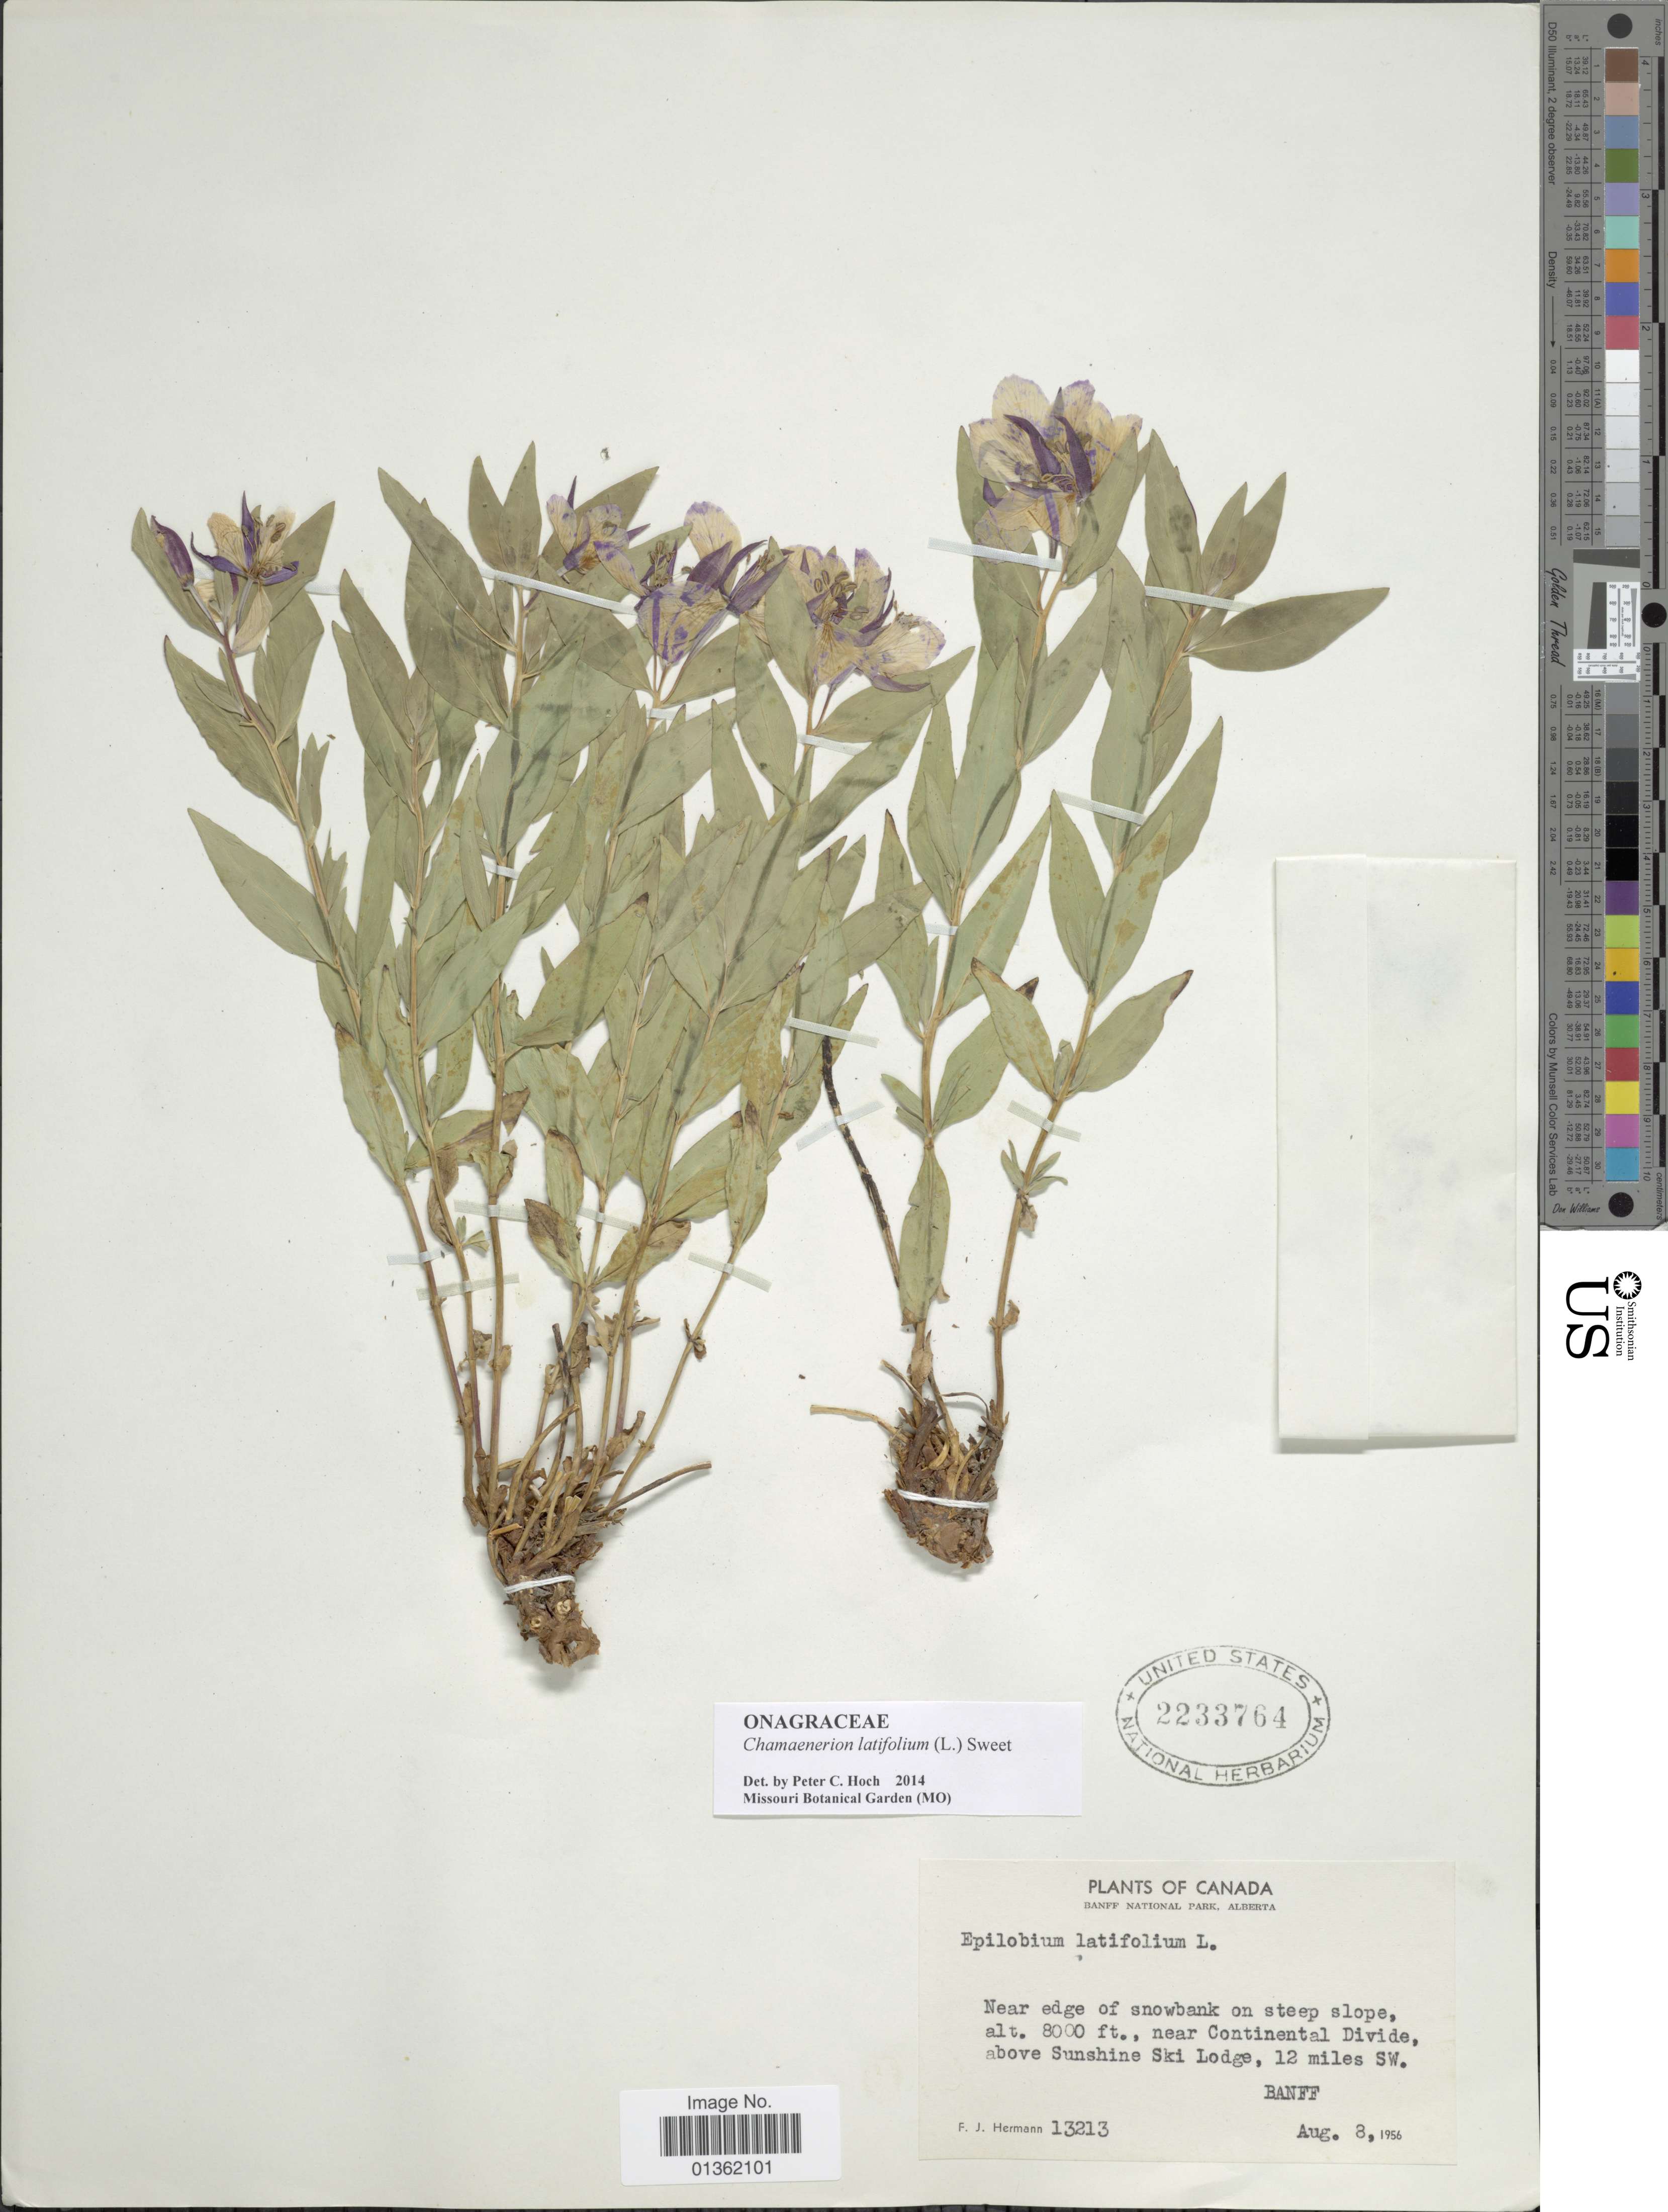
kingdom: Plantae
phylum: Tracheophyta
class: Magnoliopsida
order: Myrtales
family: Onagraceae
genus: Chamaenerion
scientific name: Chamaenerion latifolium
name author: (L.) Th. Fr. & Lange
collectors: F. J. Hermann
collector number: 13213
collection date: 1956-08-08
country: Canada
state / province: Alberta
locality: Banff National Park. Near Continental Divide, above Sunshine Ski Lodge, 12 miles SW.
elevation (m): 2438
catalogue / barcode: US 2233764